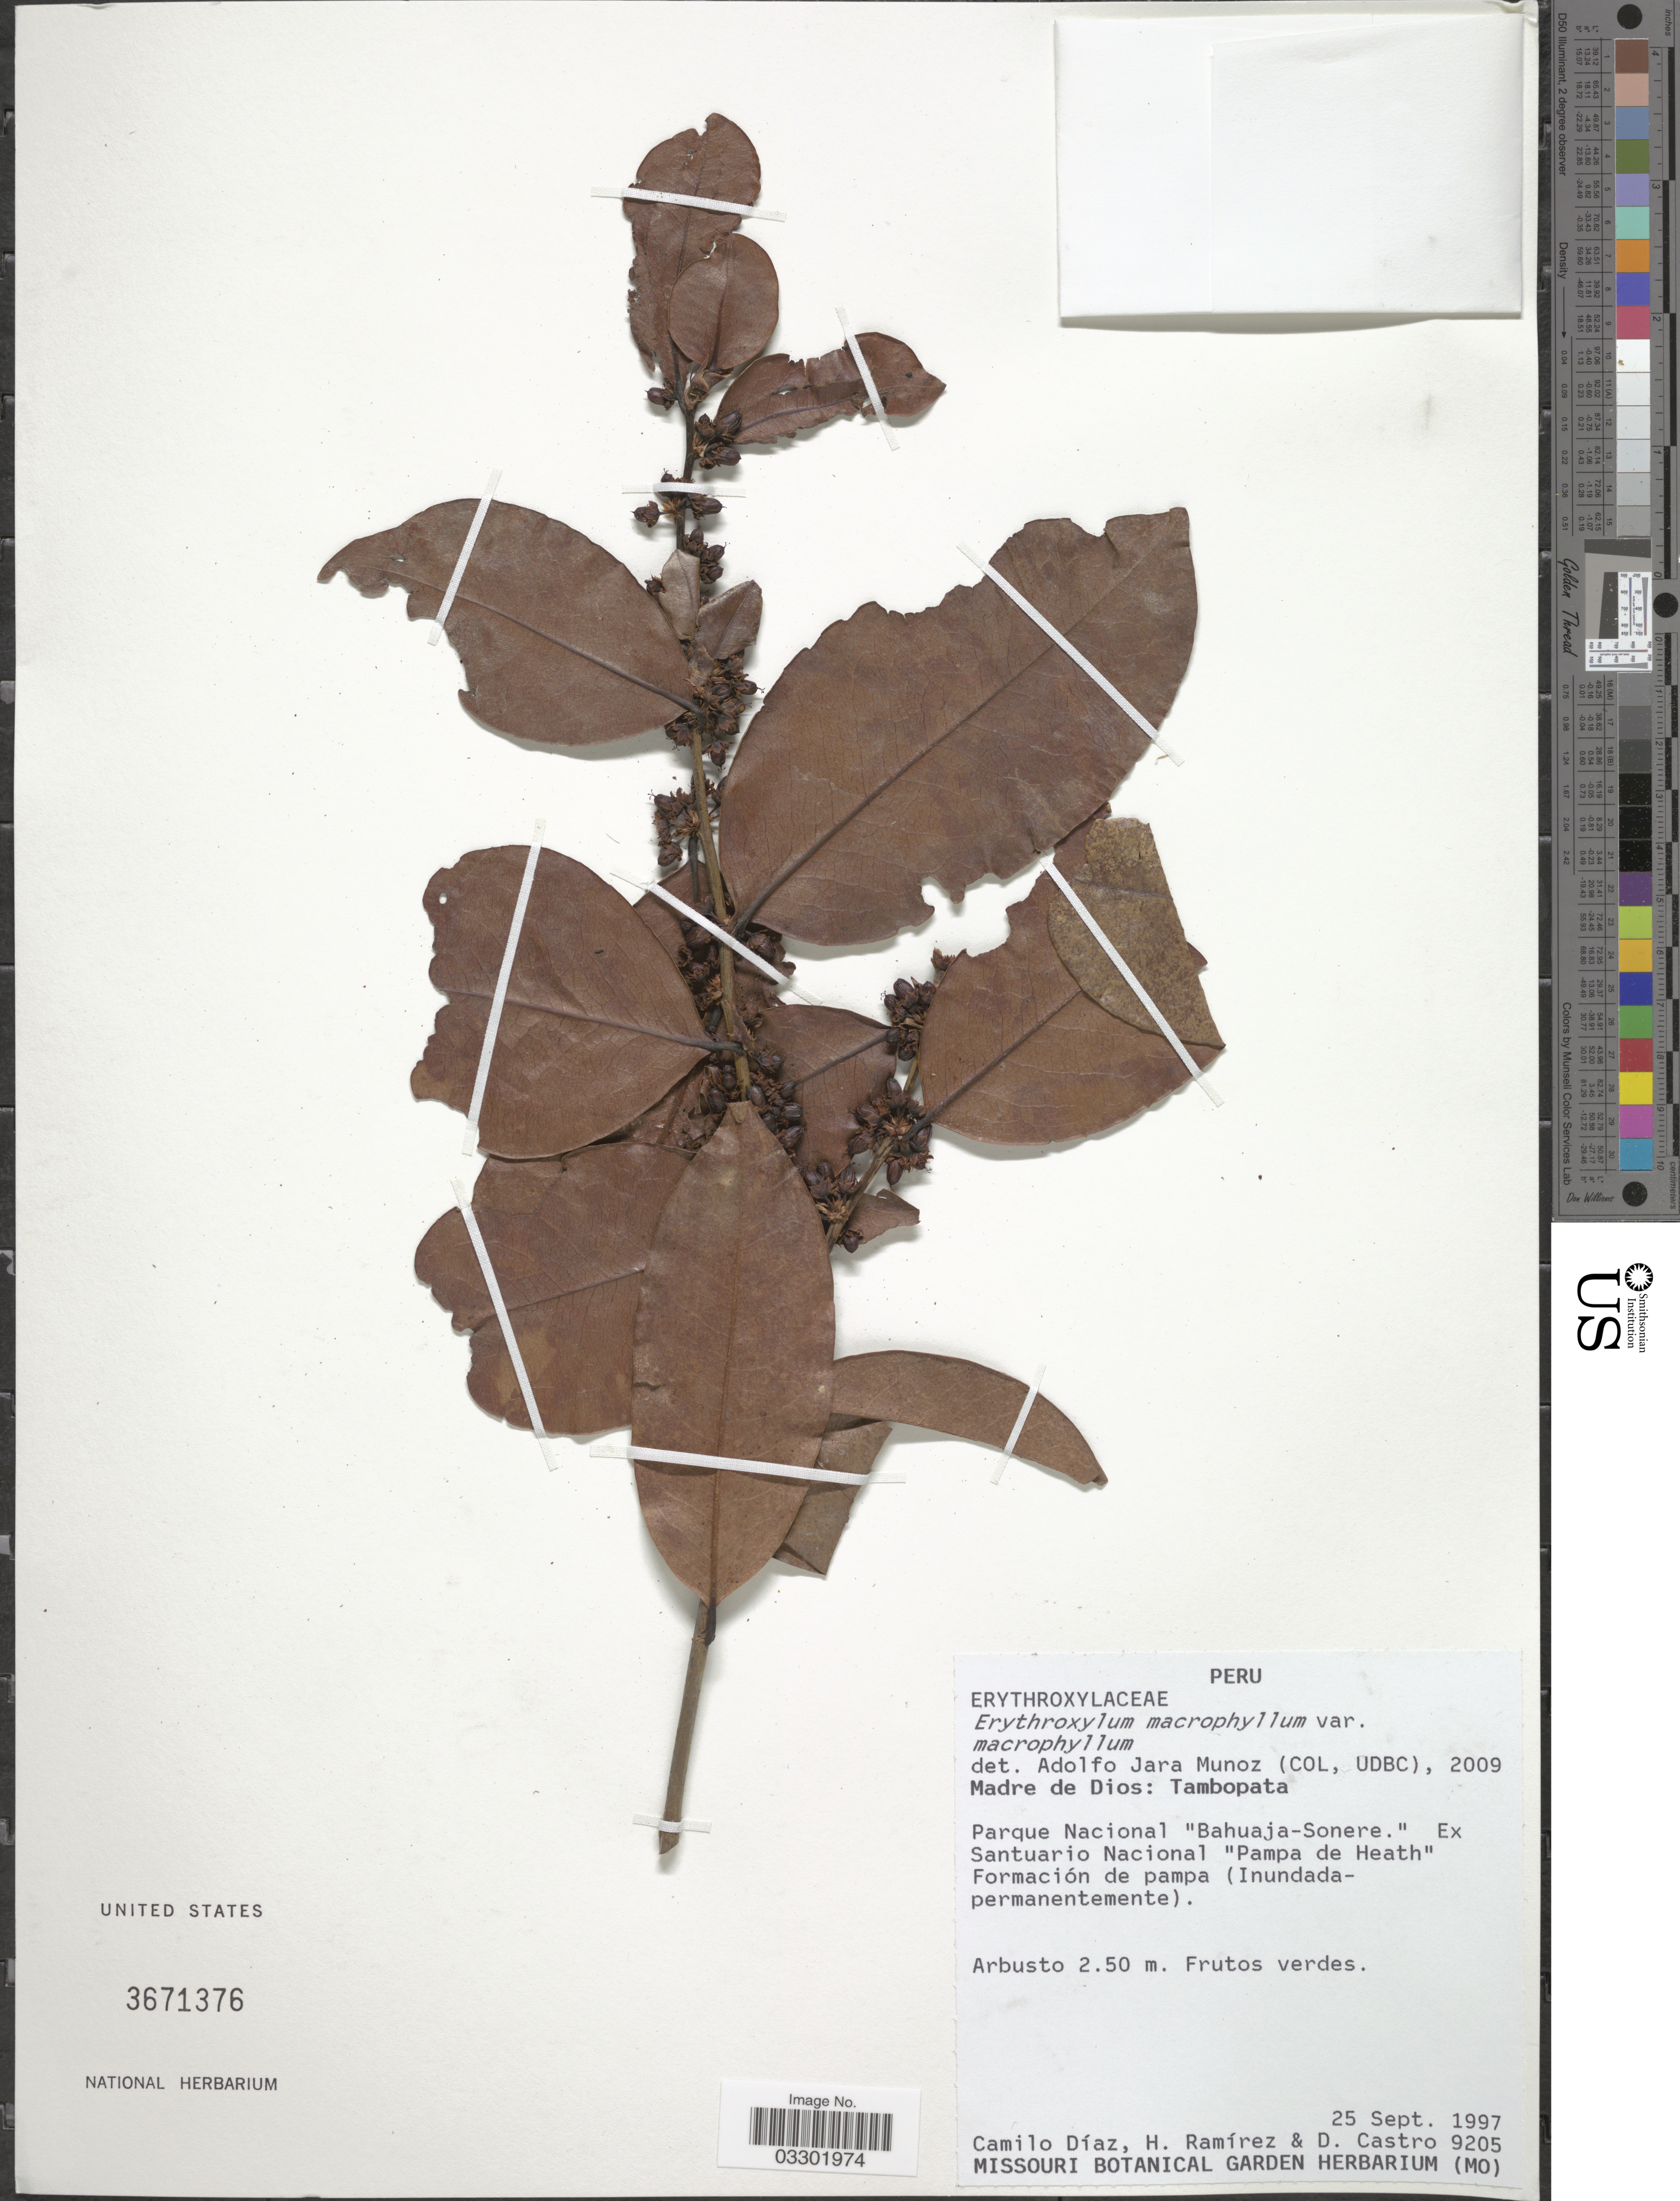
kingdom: Plantae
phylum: Tracheophyta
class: Magnoliopsida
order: Malpighiales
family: Erythroxylaceae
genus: Erythroxylum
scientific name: Erythroxylum macrophyllum var. macrophyllum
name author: Cav.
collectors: C. Díaz, H. Ramírez & D. Castro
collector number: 9205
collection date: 1997-09-25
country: Peru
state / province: Madre de Dios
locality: Tambopata. Parque Nacional "Bahuaja-Sonere." Ex Santuario Nacional "Pampa de Heath".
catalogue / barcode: US 3671376